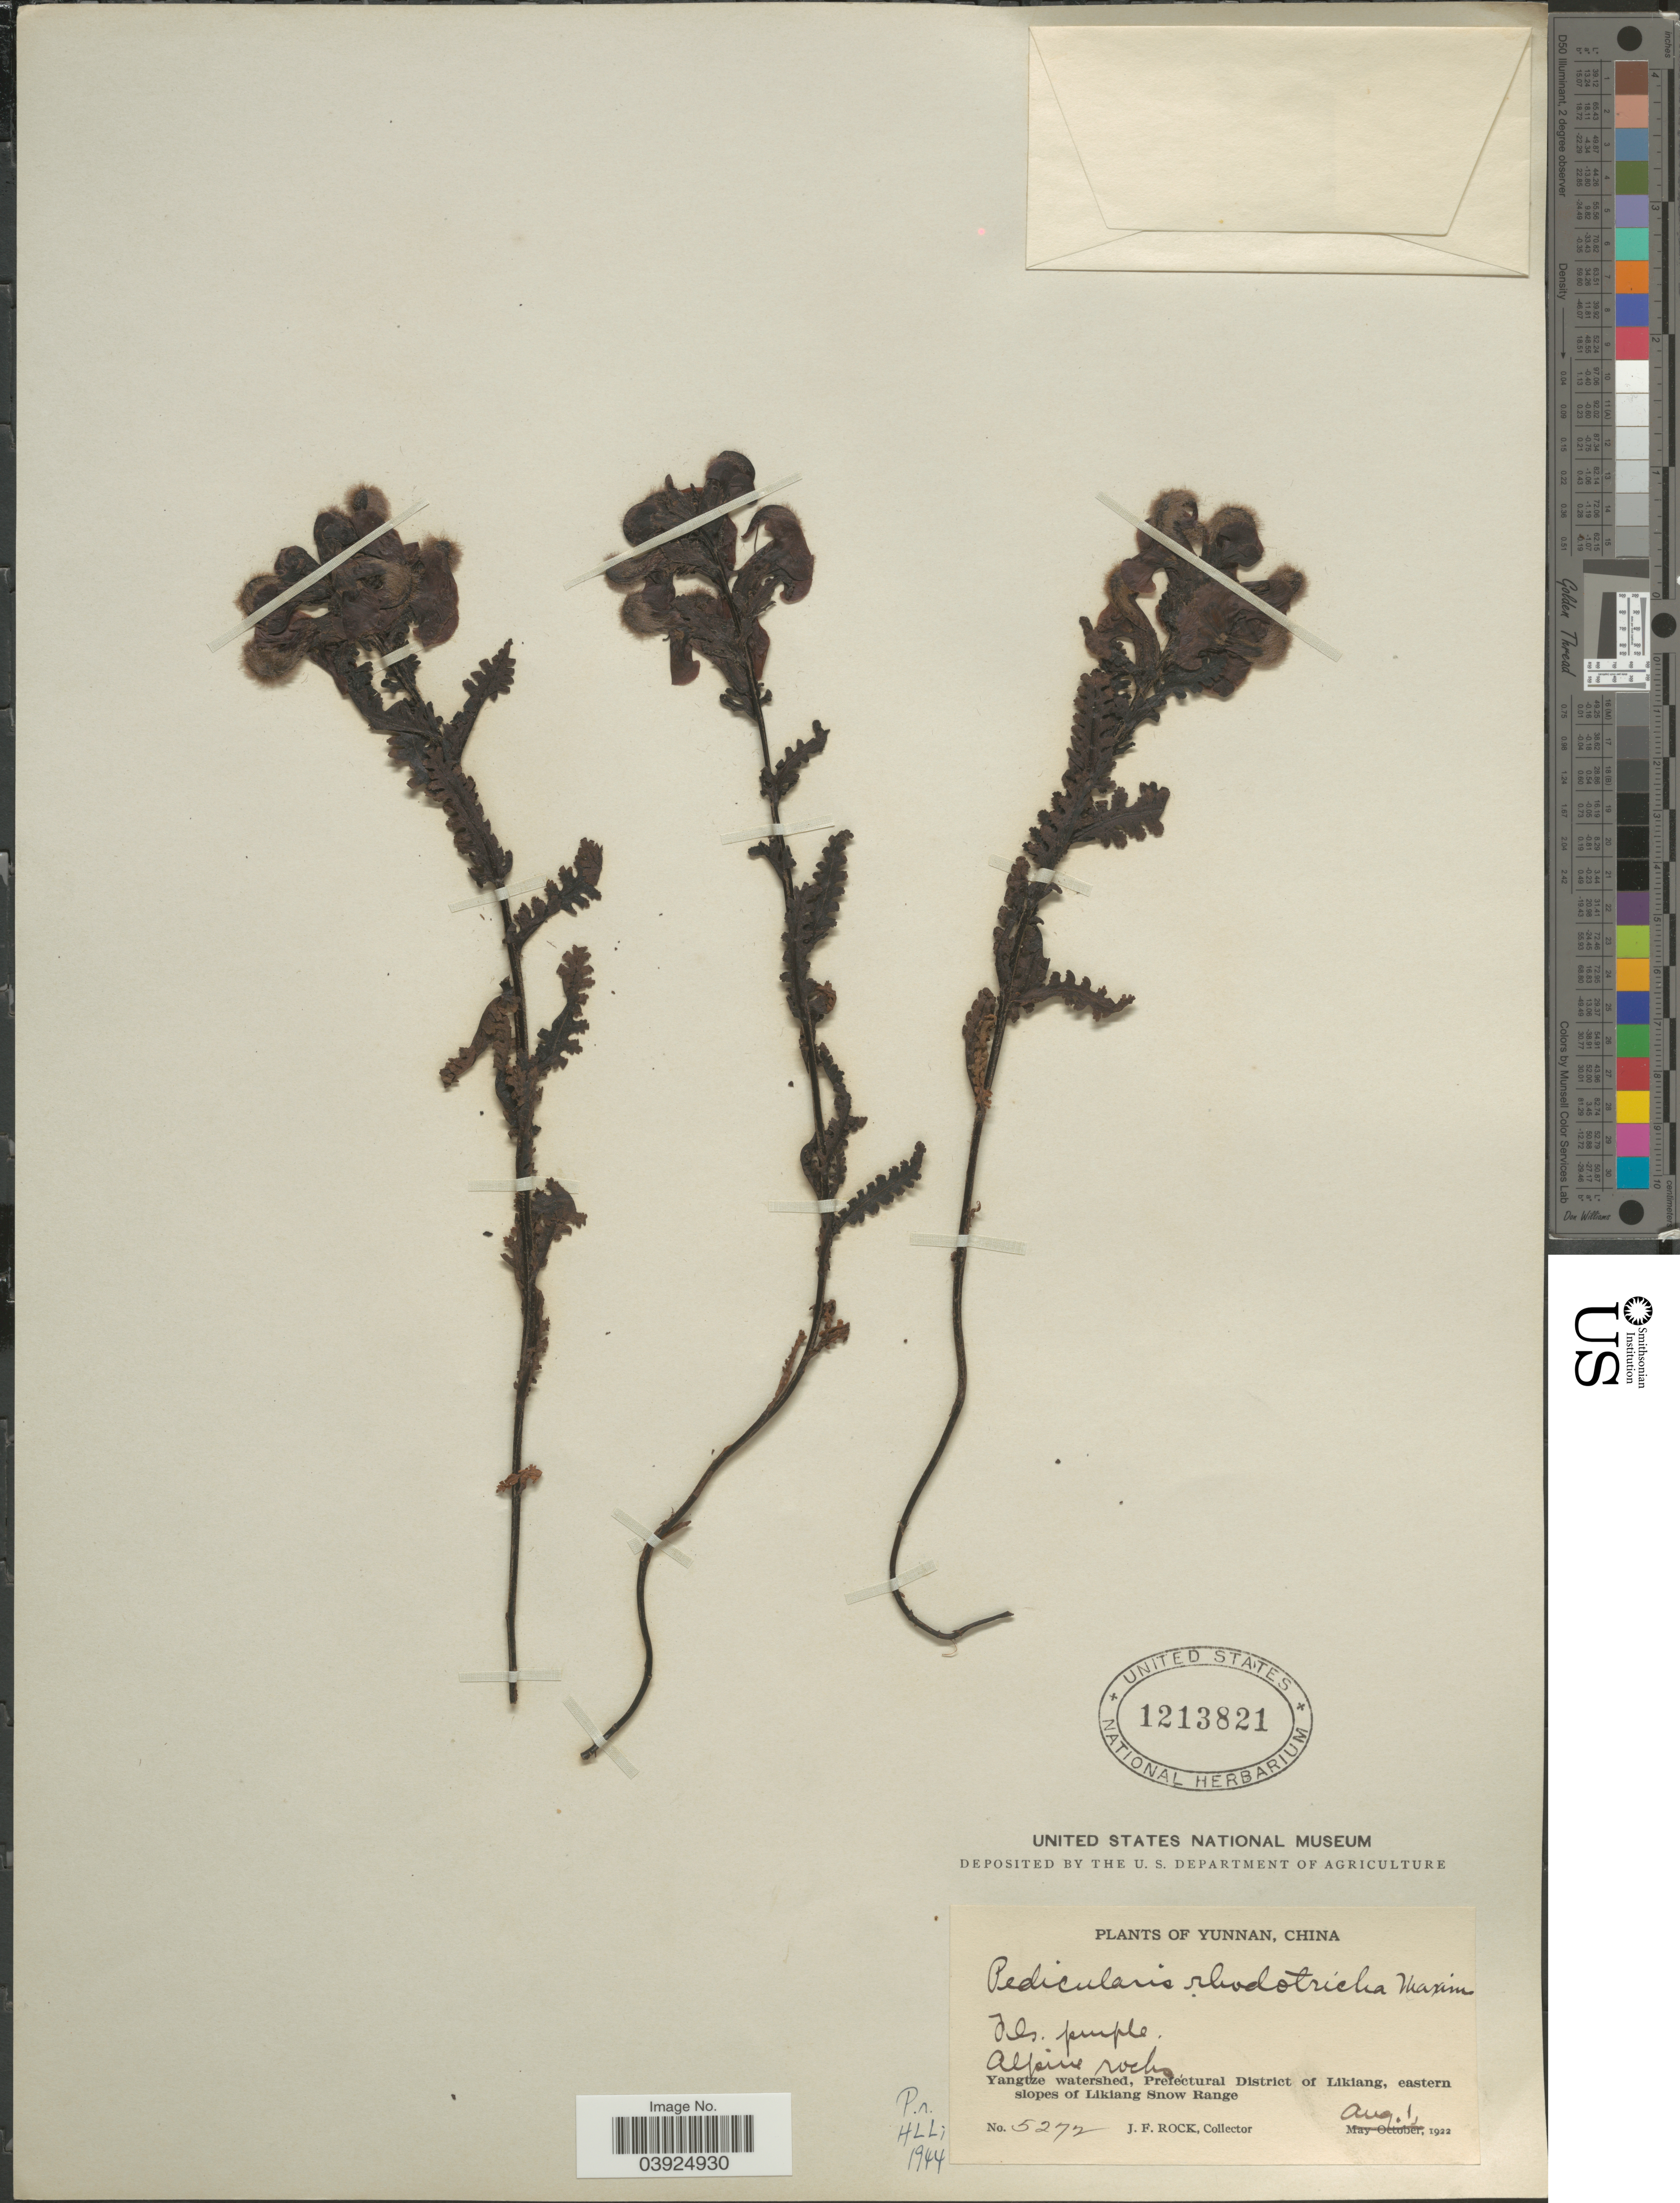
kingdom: Plantae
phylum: Tracheophyta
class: Magnoliopsida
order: Lamiales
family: Orobanchaceae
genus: Pedicularis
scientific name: Pedicularis rhodotricha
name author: Maxim.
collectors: J. Rock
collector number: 5272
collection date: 1922-08-01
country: China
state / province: Yunnan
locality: Yangtze watershed, Prefectural District of Likiang, eastern slopes of Likiang Snow Range.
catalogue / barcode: US 1213821